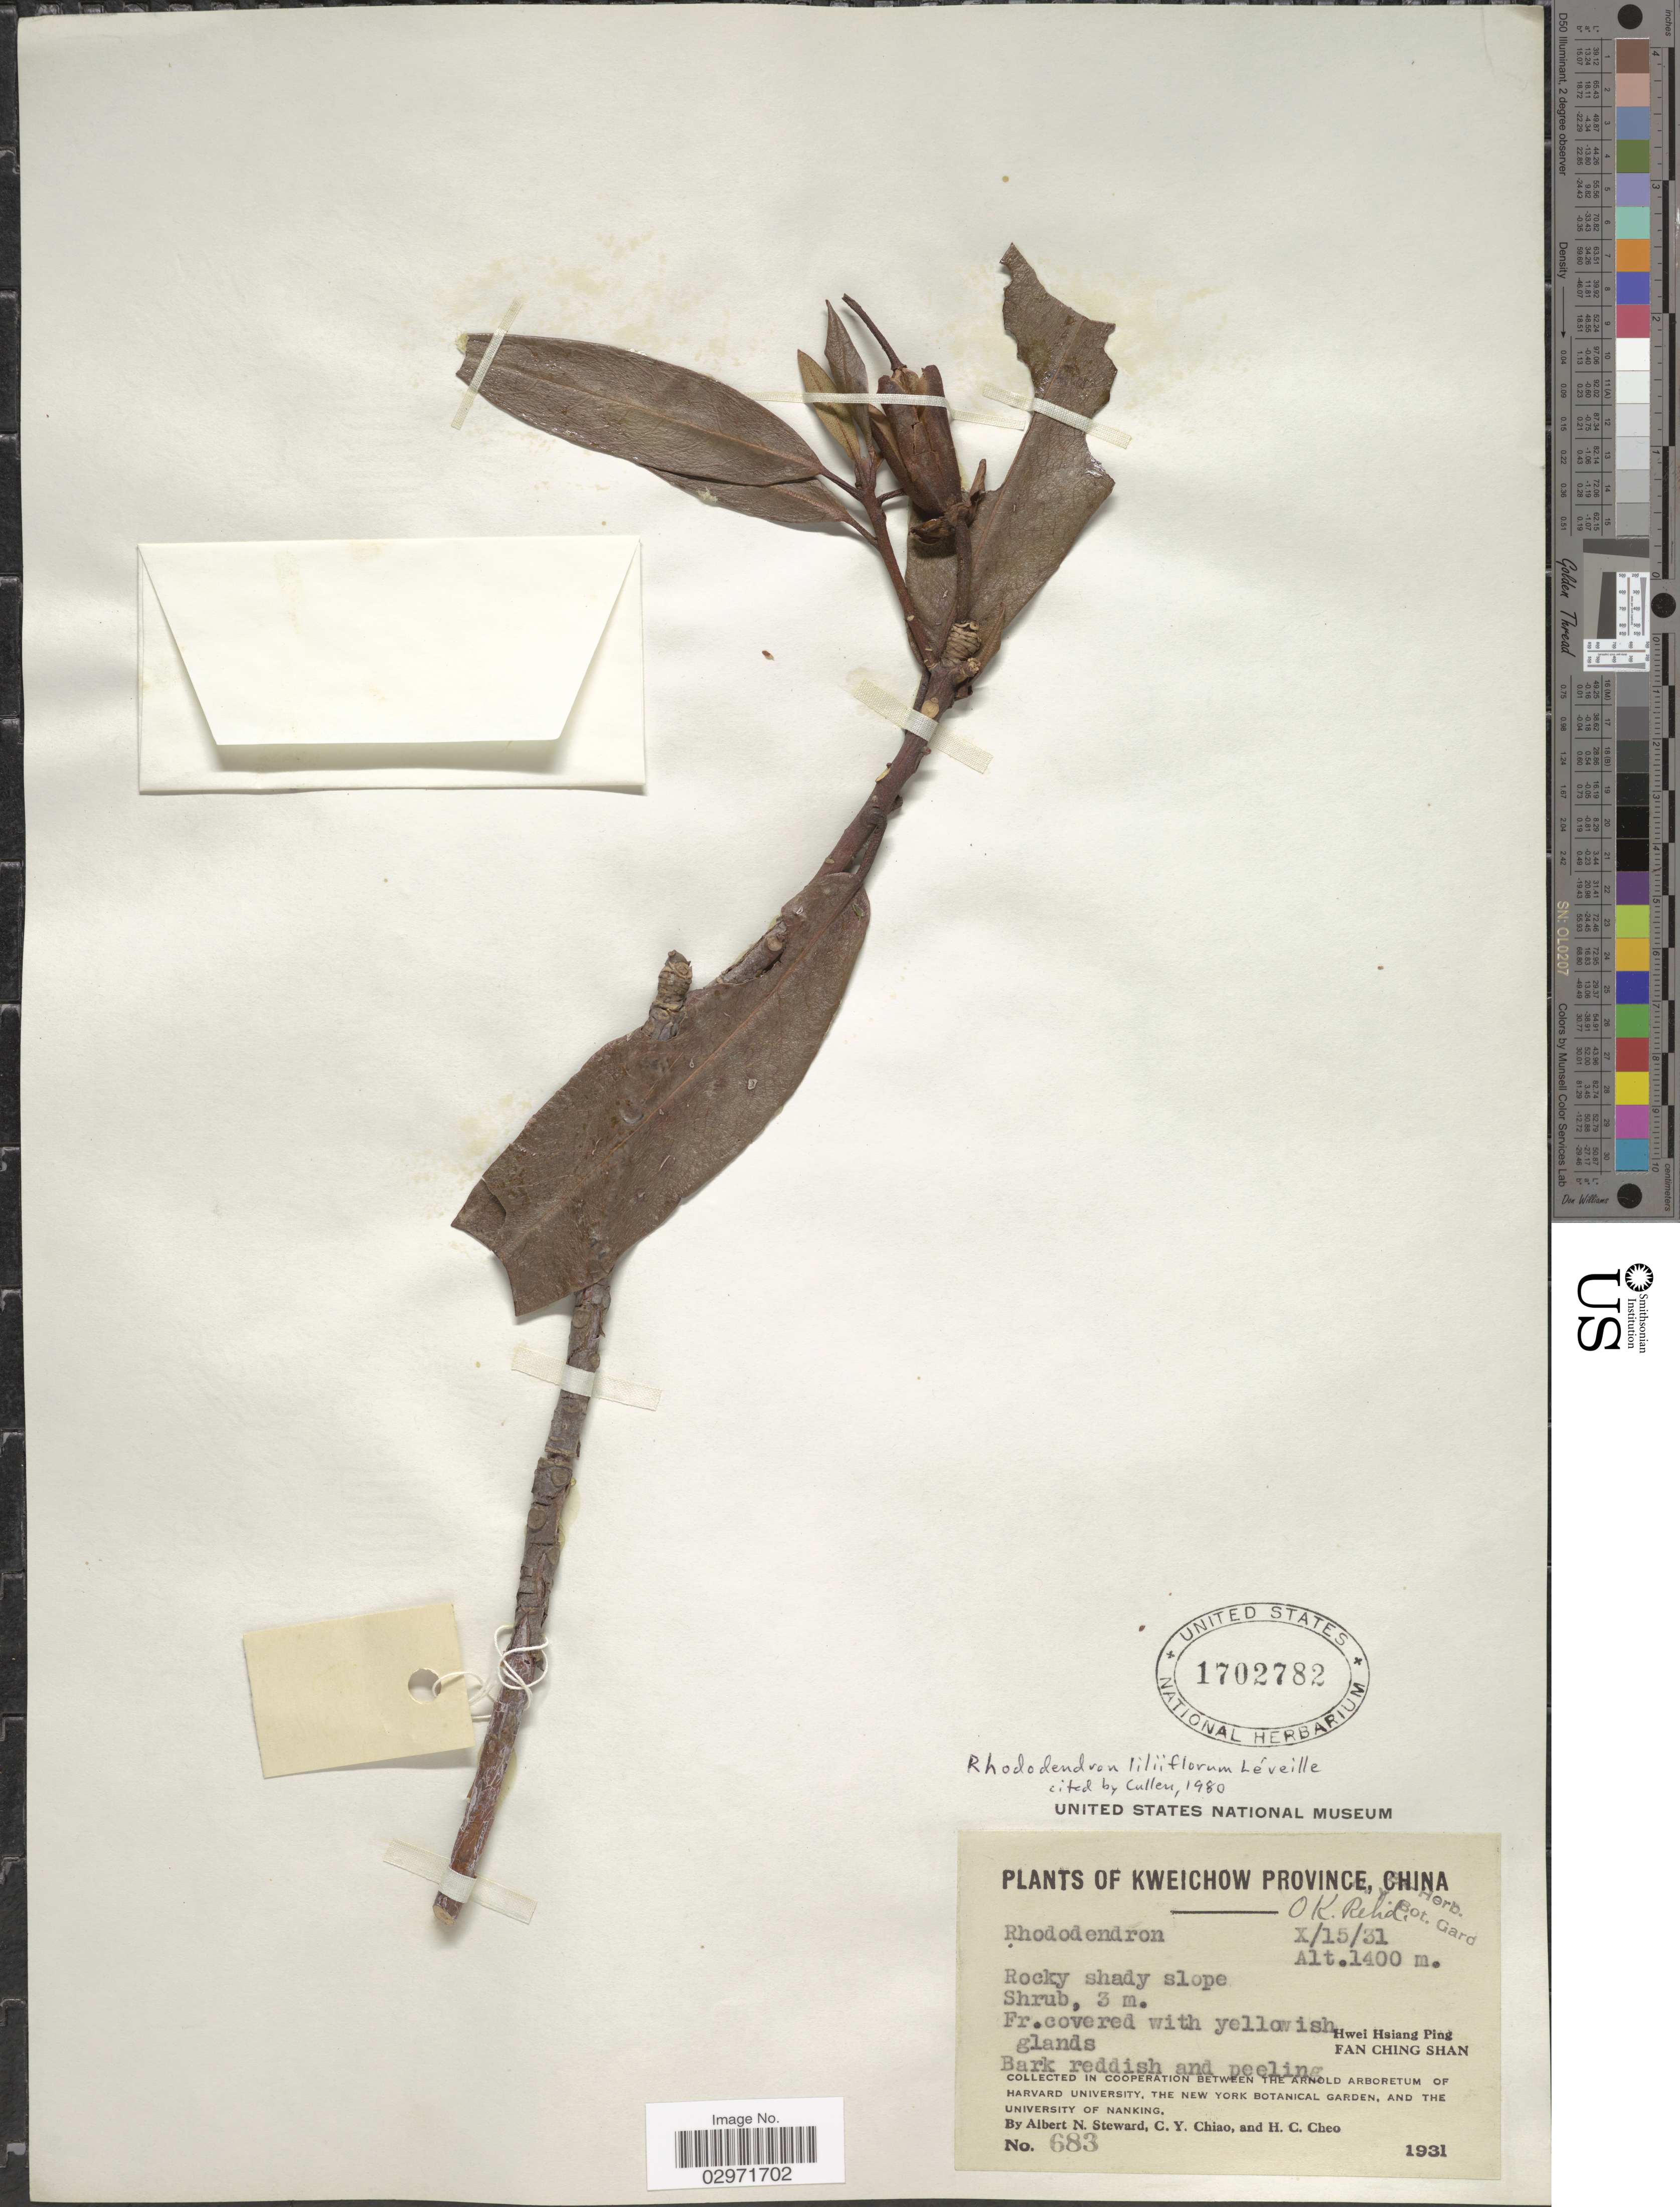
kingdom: Plantae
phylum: Tracheophyta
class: Magnoliopsida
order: Ericales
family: Ericaceae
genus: Rhododendron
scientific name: Rhododendron liliiflorum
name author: H. Lév.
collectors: A. N. Steward, C. Y. Chiao & H. Cheo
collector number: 683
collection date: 1931-10-15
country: China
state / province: Guizhou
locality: Kweichow Province. Hwei Hsiang Ping. Fan Ching Shan.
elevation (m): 1400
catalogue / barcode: US 1702782